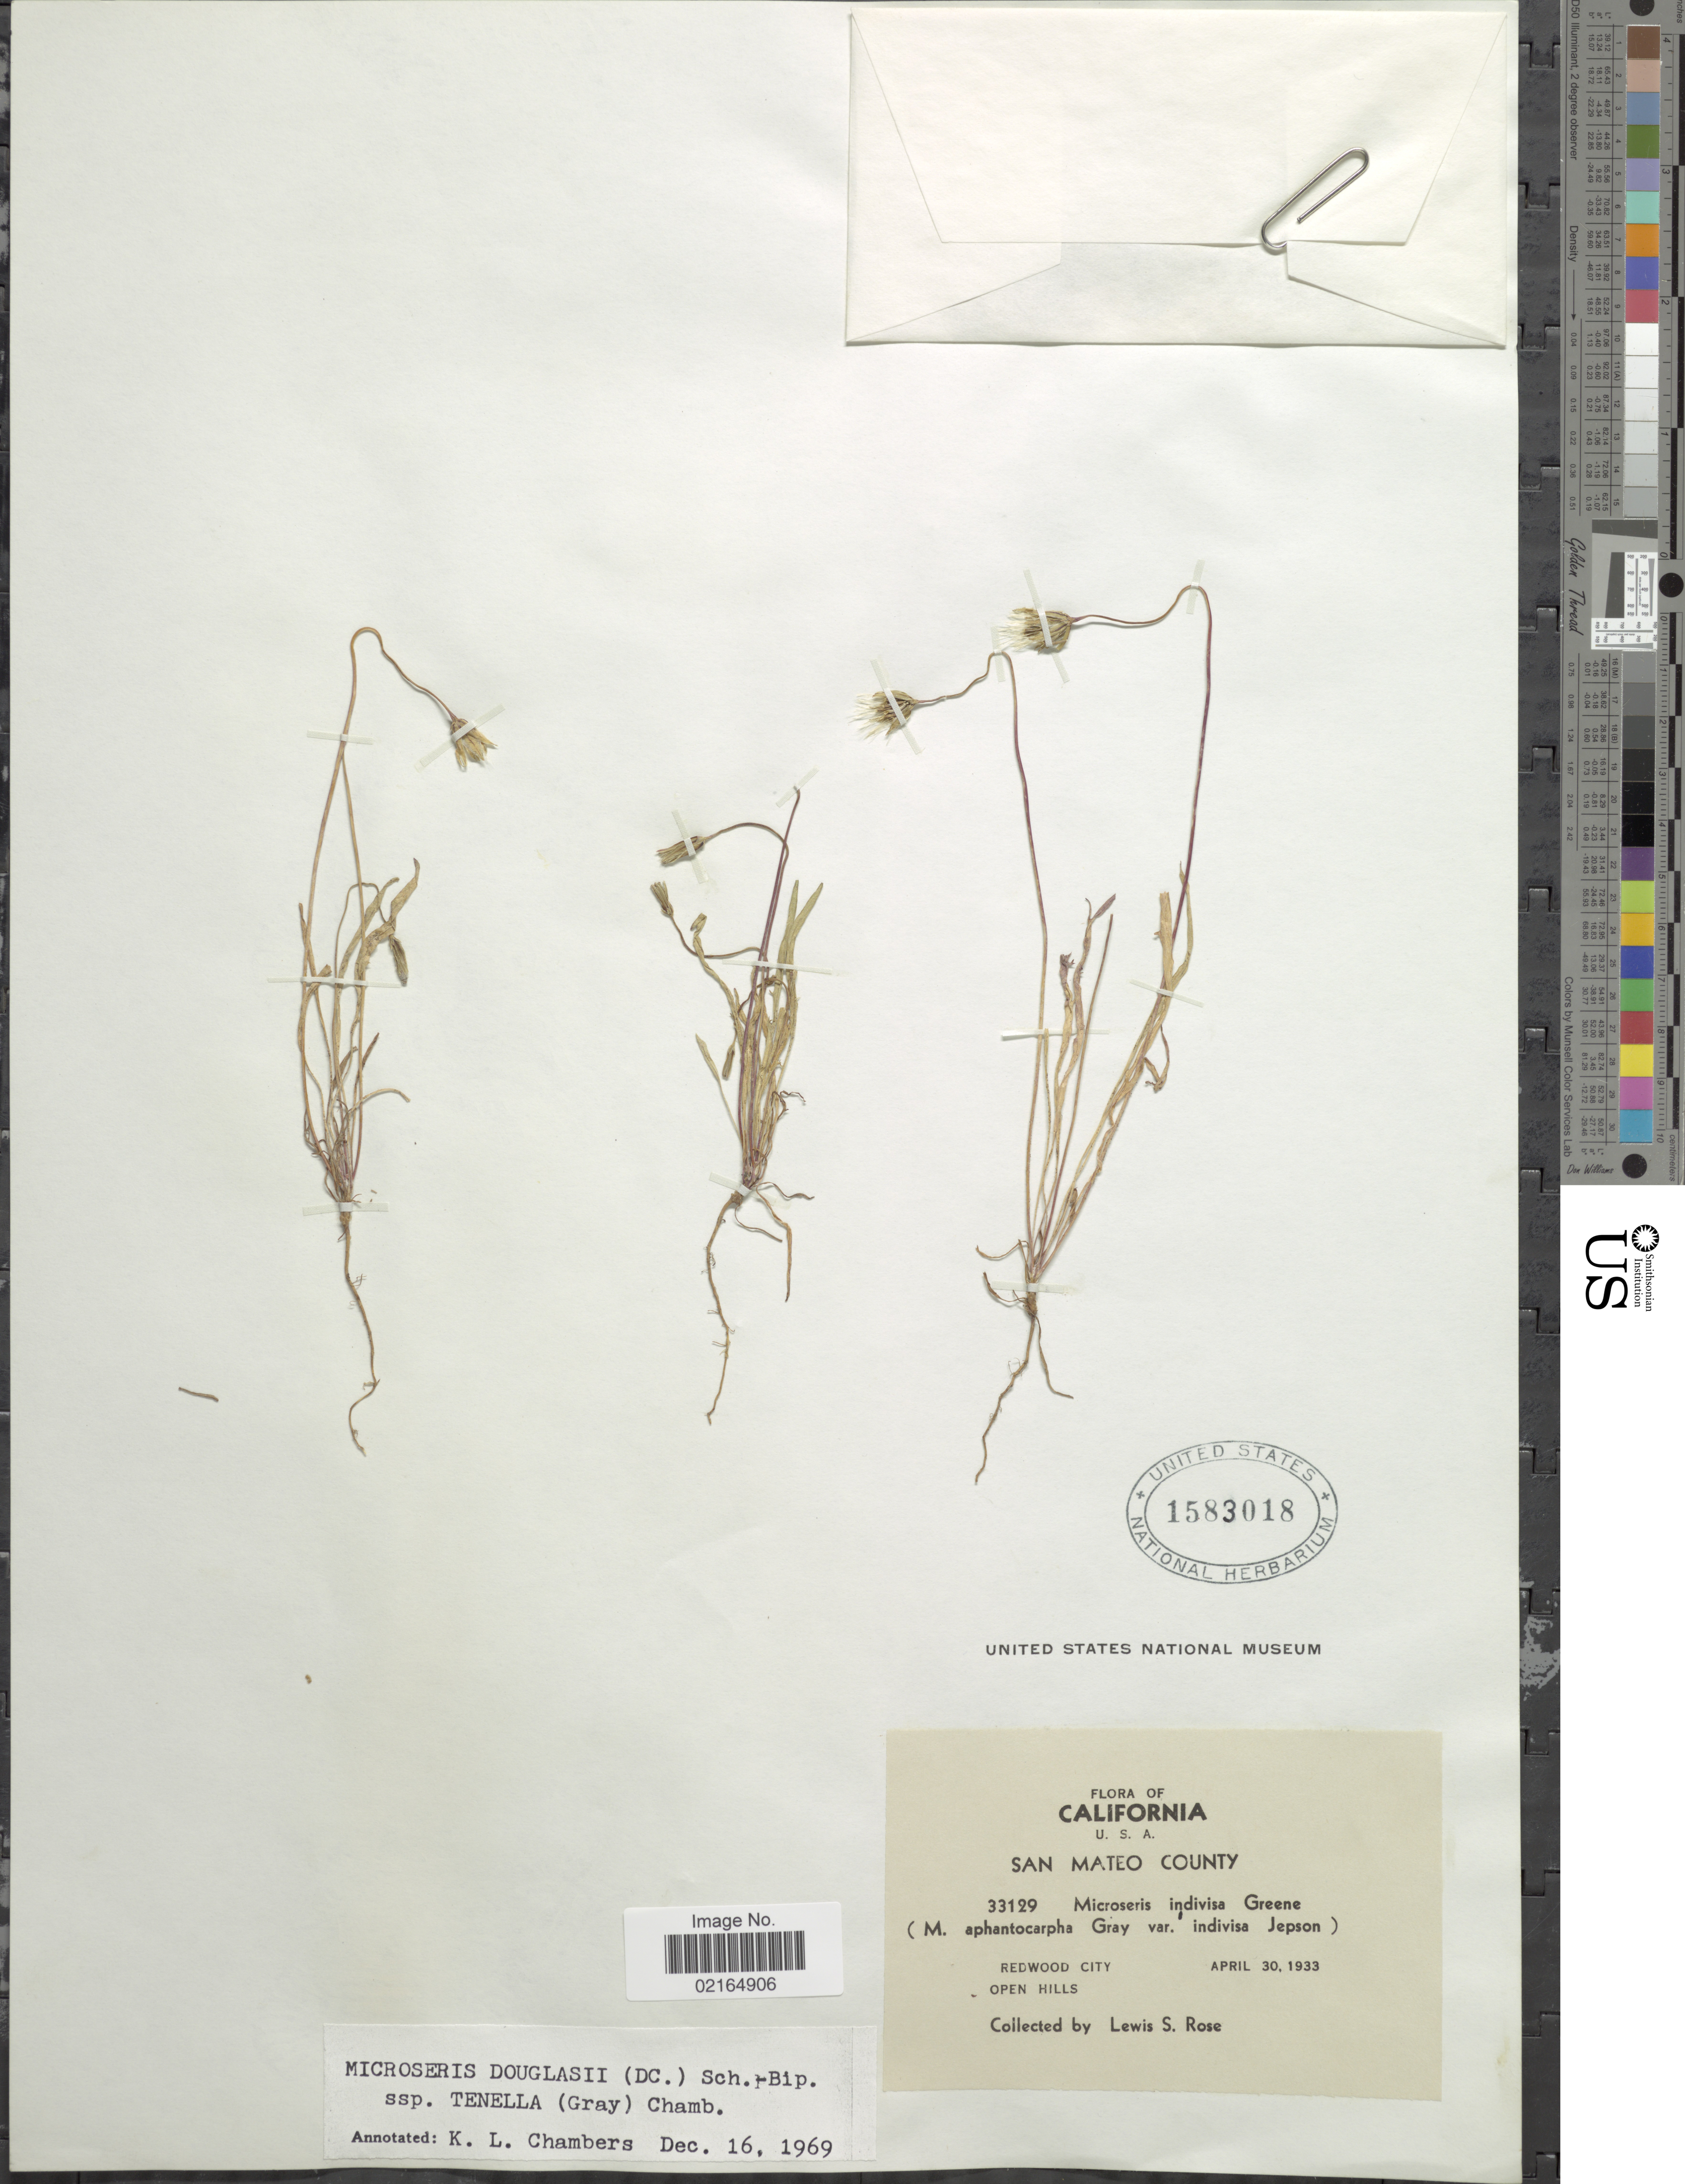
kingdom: Plantae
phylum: Tracheophyta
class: Magnoliopsida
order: Asterales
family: Asteraceae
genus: Microseris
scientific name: Microseris douglasii subsp. tenella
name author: (A. Gray) K.L. Chambers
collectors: L. S. Rose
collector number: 33129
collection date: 1933-04-30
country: United States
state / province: California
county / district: San Mateo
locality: San Mateo County, Redwood City, open hills.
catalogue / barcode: US 1583018